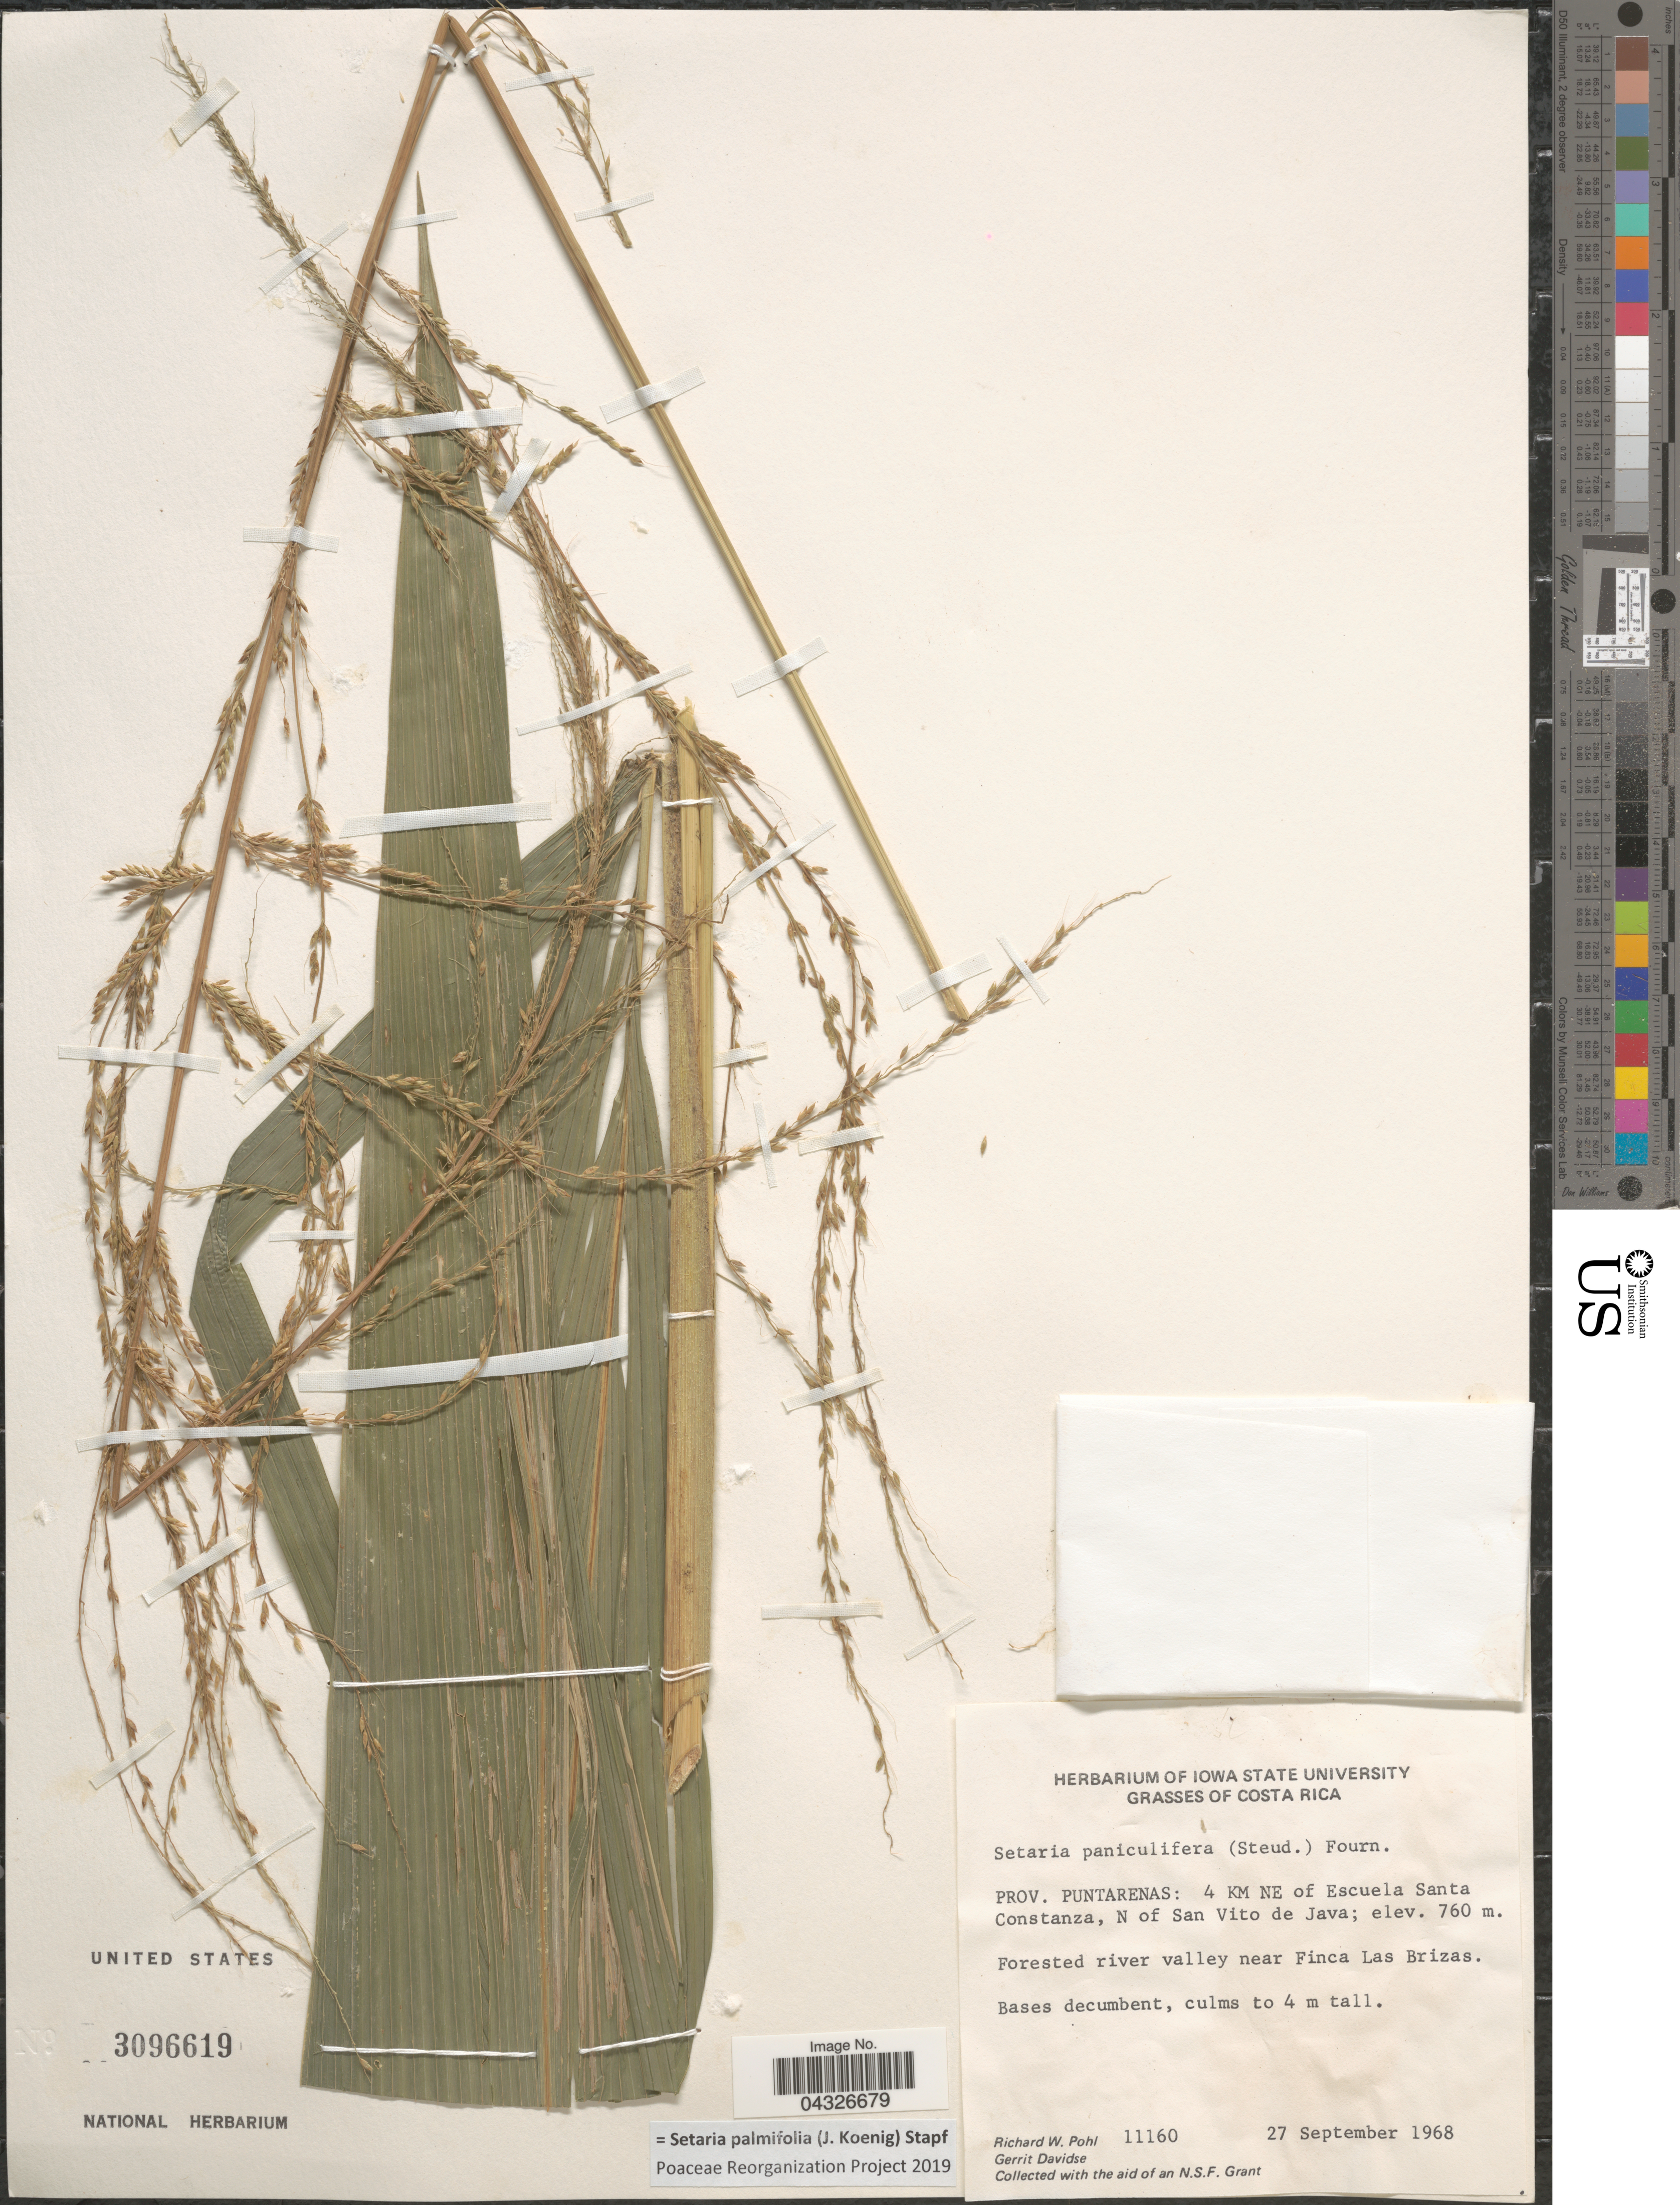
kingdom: Plantae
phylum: Tracheophyta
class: Liliopsida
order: Poales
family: Poaceae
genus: Setaria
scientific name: Setaria palmifolia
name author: (J. Koenig) Stapf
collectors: R. W. Pohl & G. Davidse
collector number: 11160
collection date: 1968-09-27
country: Costa Rica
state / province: Puntarenas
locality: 4 KM NE of Escuela Santa Constanza, N of San Vito de Java. Forested river valley near Finca Las Brizas.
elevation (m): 760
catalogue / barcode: US 3096619